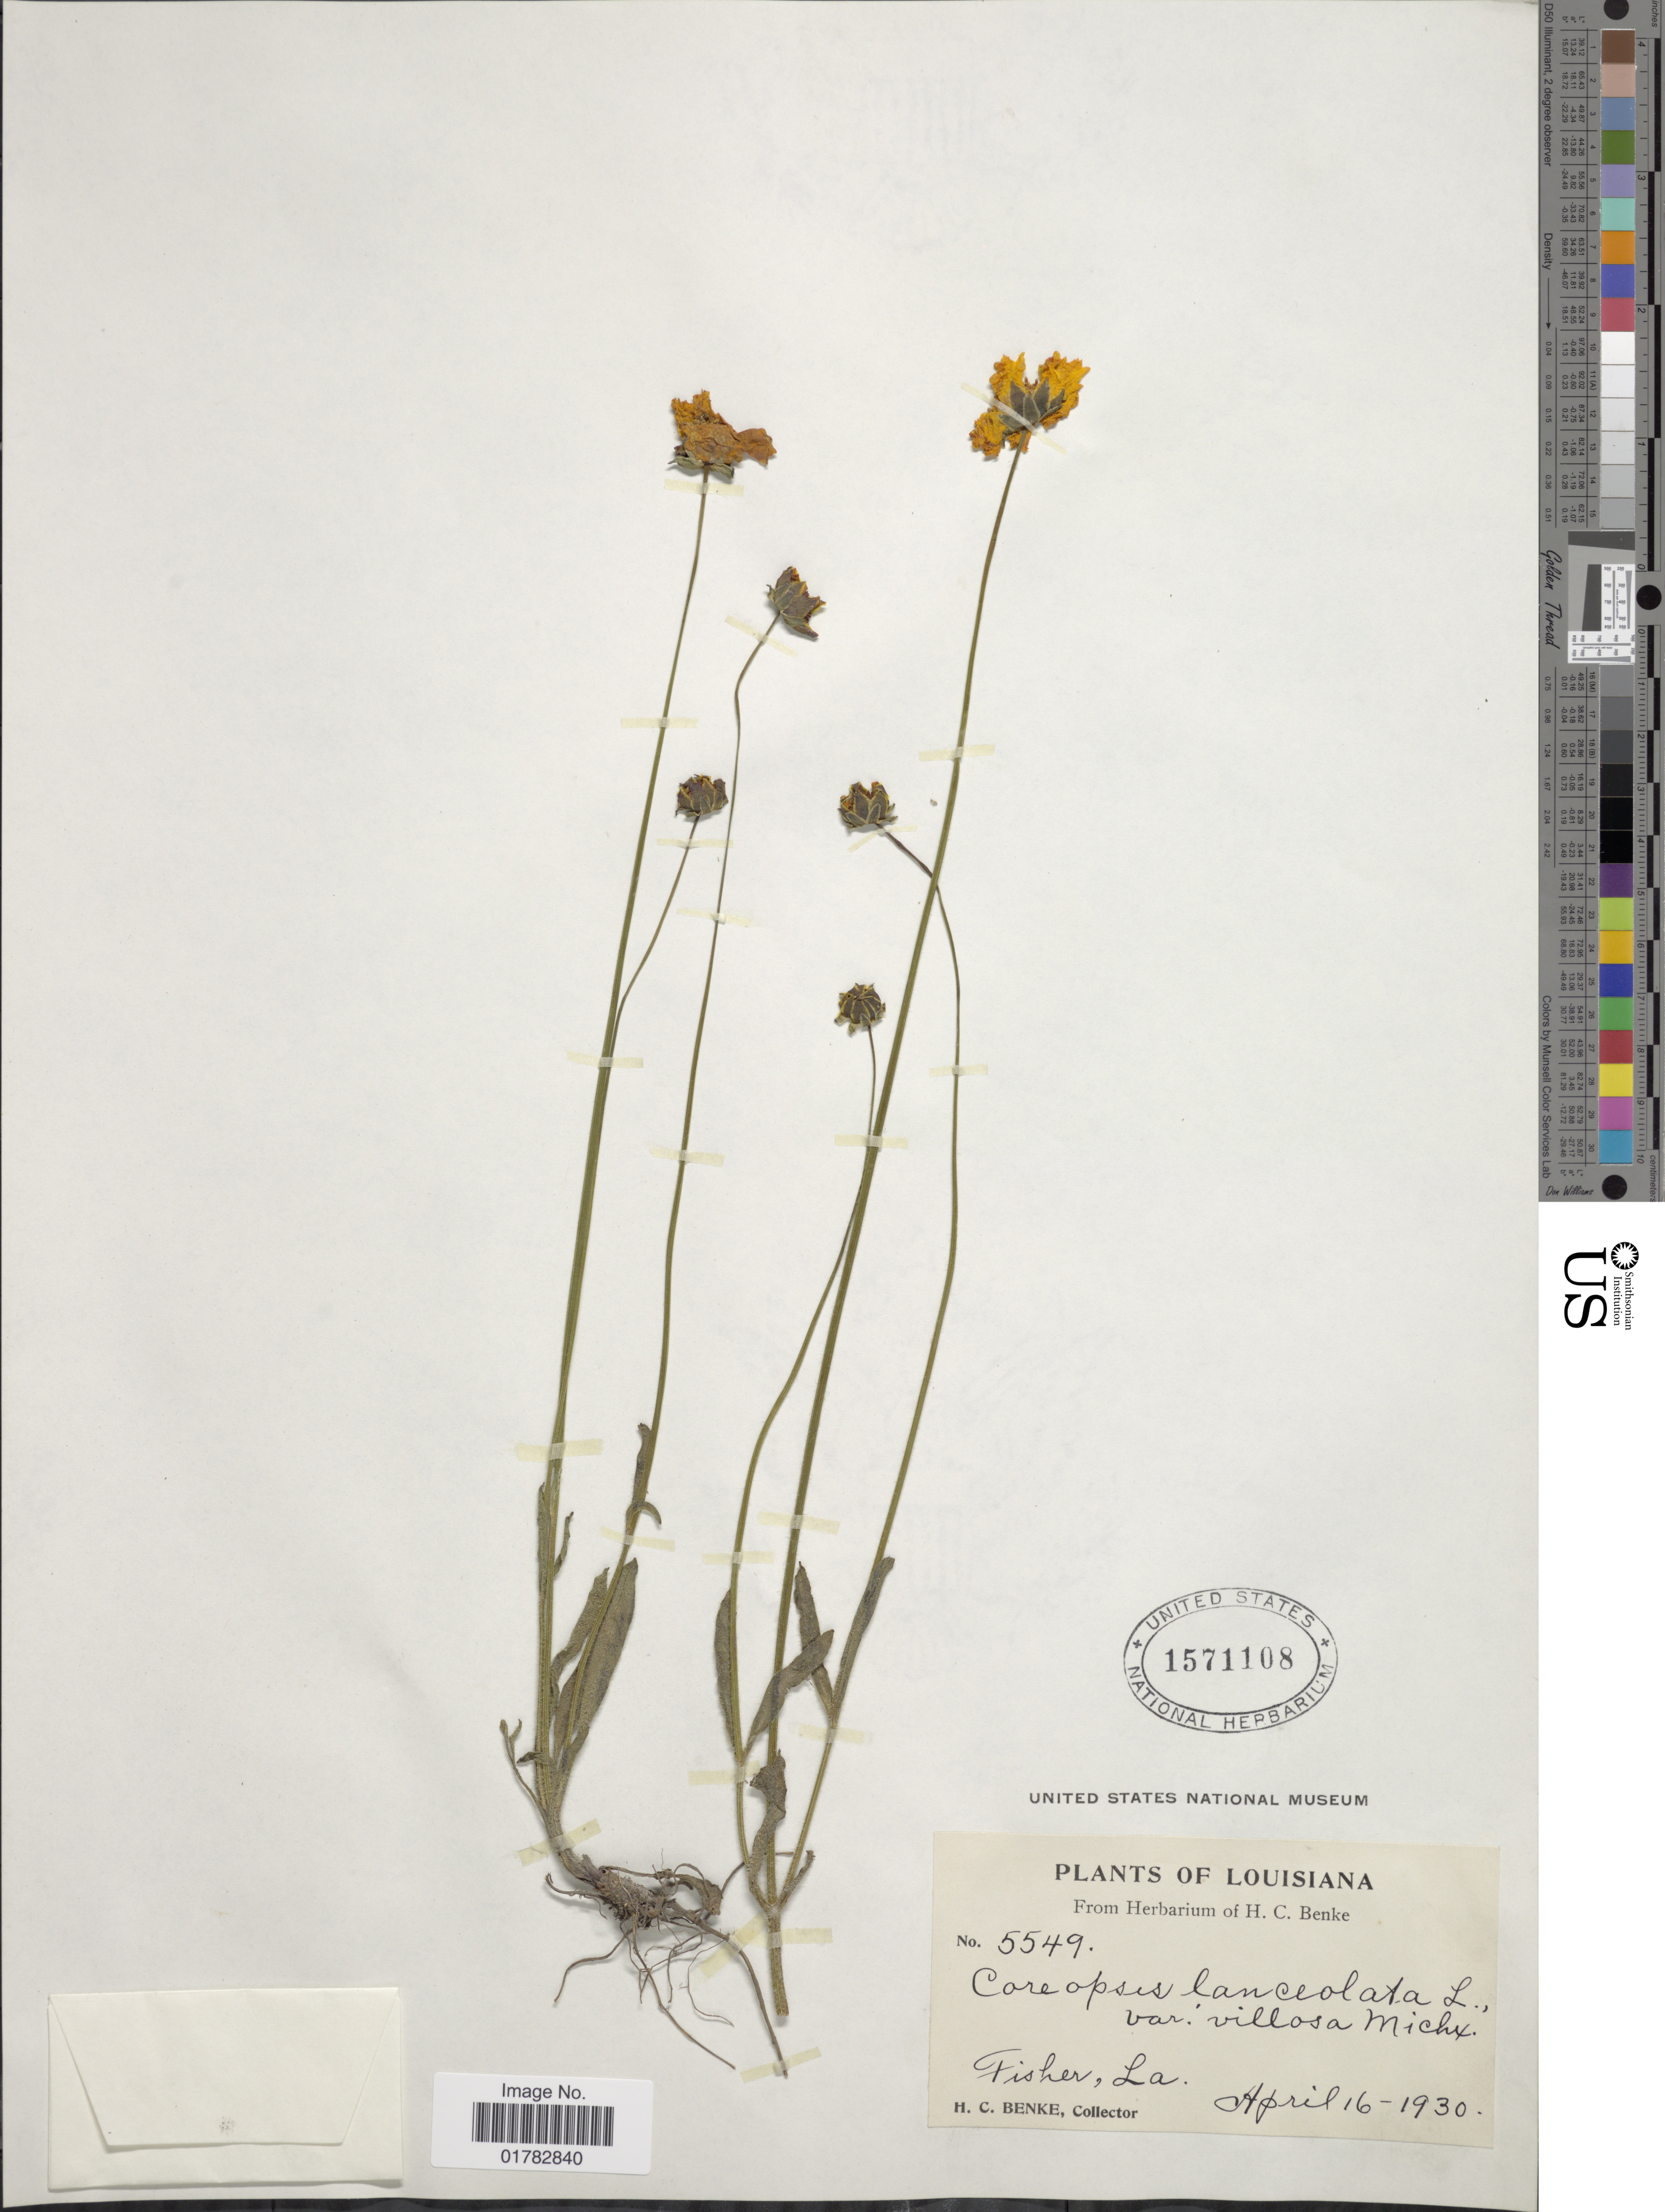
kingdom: Plantae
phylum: Tracheophyta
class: Magnoliopsida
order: Asterales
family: Asteraceae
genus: Coreopsis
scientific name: Coreopsis lanceolata var. villosa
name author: Michx.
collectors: H. Benke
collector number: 5549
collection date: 1930-04-16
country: United States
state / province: Louisiana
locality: Fisher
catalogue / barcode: US 1571108